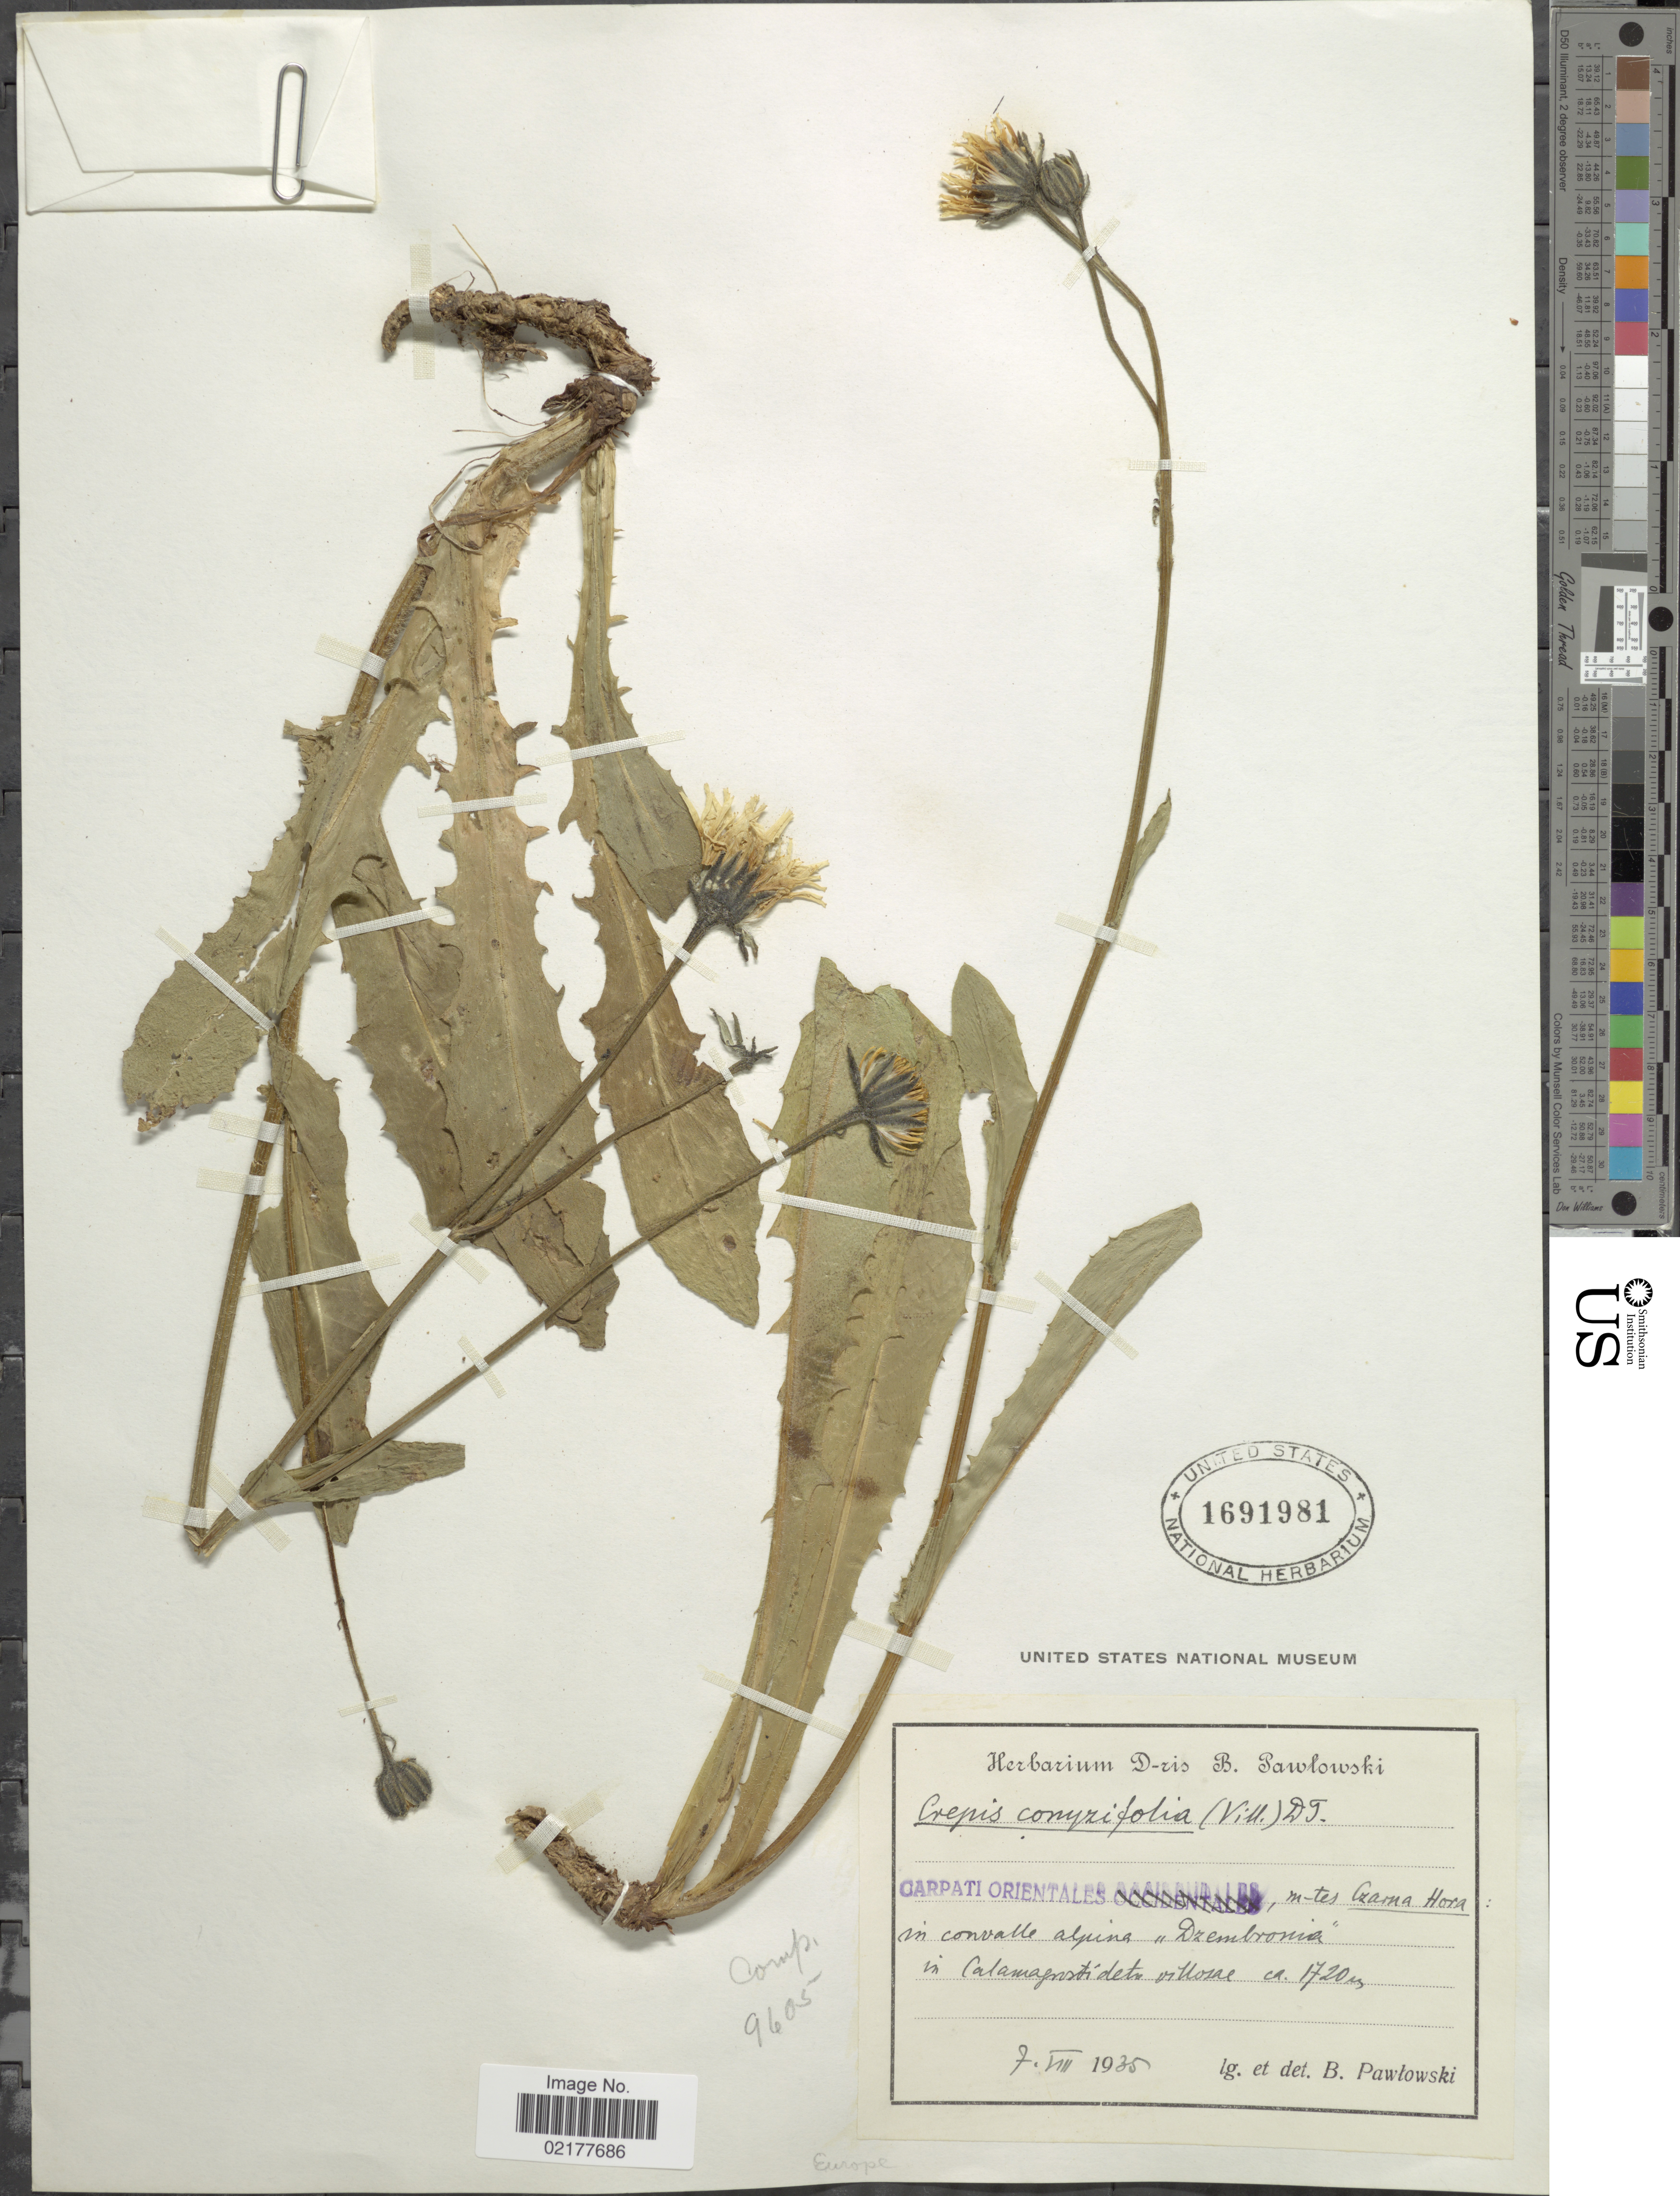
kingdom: Plantae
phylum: Tracheophyta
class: Magnoliopsida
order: Asterales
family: Asteraceae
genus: Crepis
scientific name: Crepis conyzifolia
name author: (Gouan) A. Kern.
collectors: B. Pawlowski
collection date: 1935-08-07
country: Ukraine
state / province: Zakarpattya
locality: Garpati orientales, m-tes Czarna Hora: in convalle alpina "Dzembronia", in Calamagrostis deto villosae.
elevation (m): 1720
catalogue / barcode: US 1691981